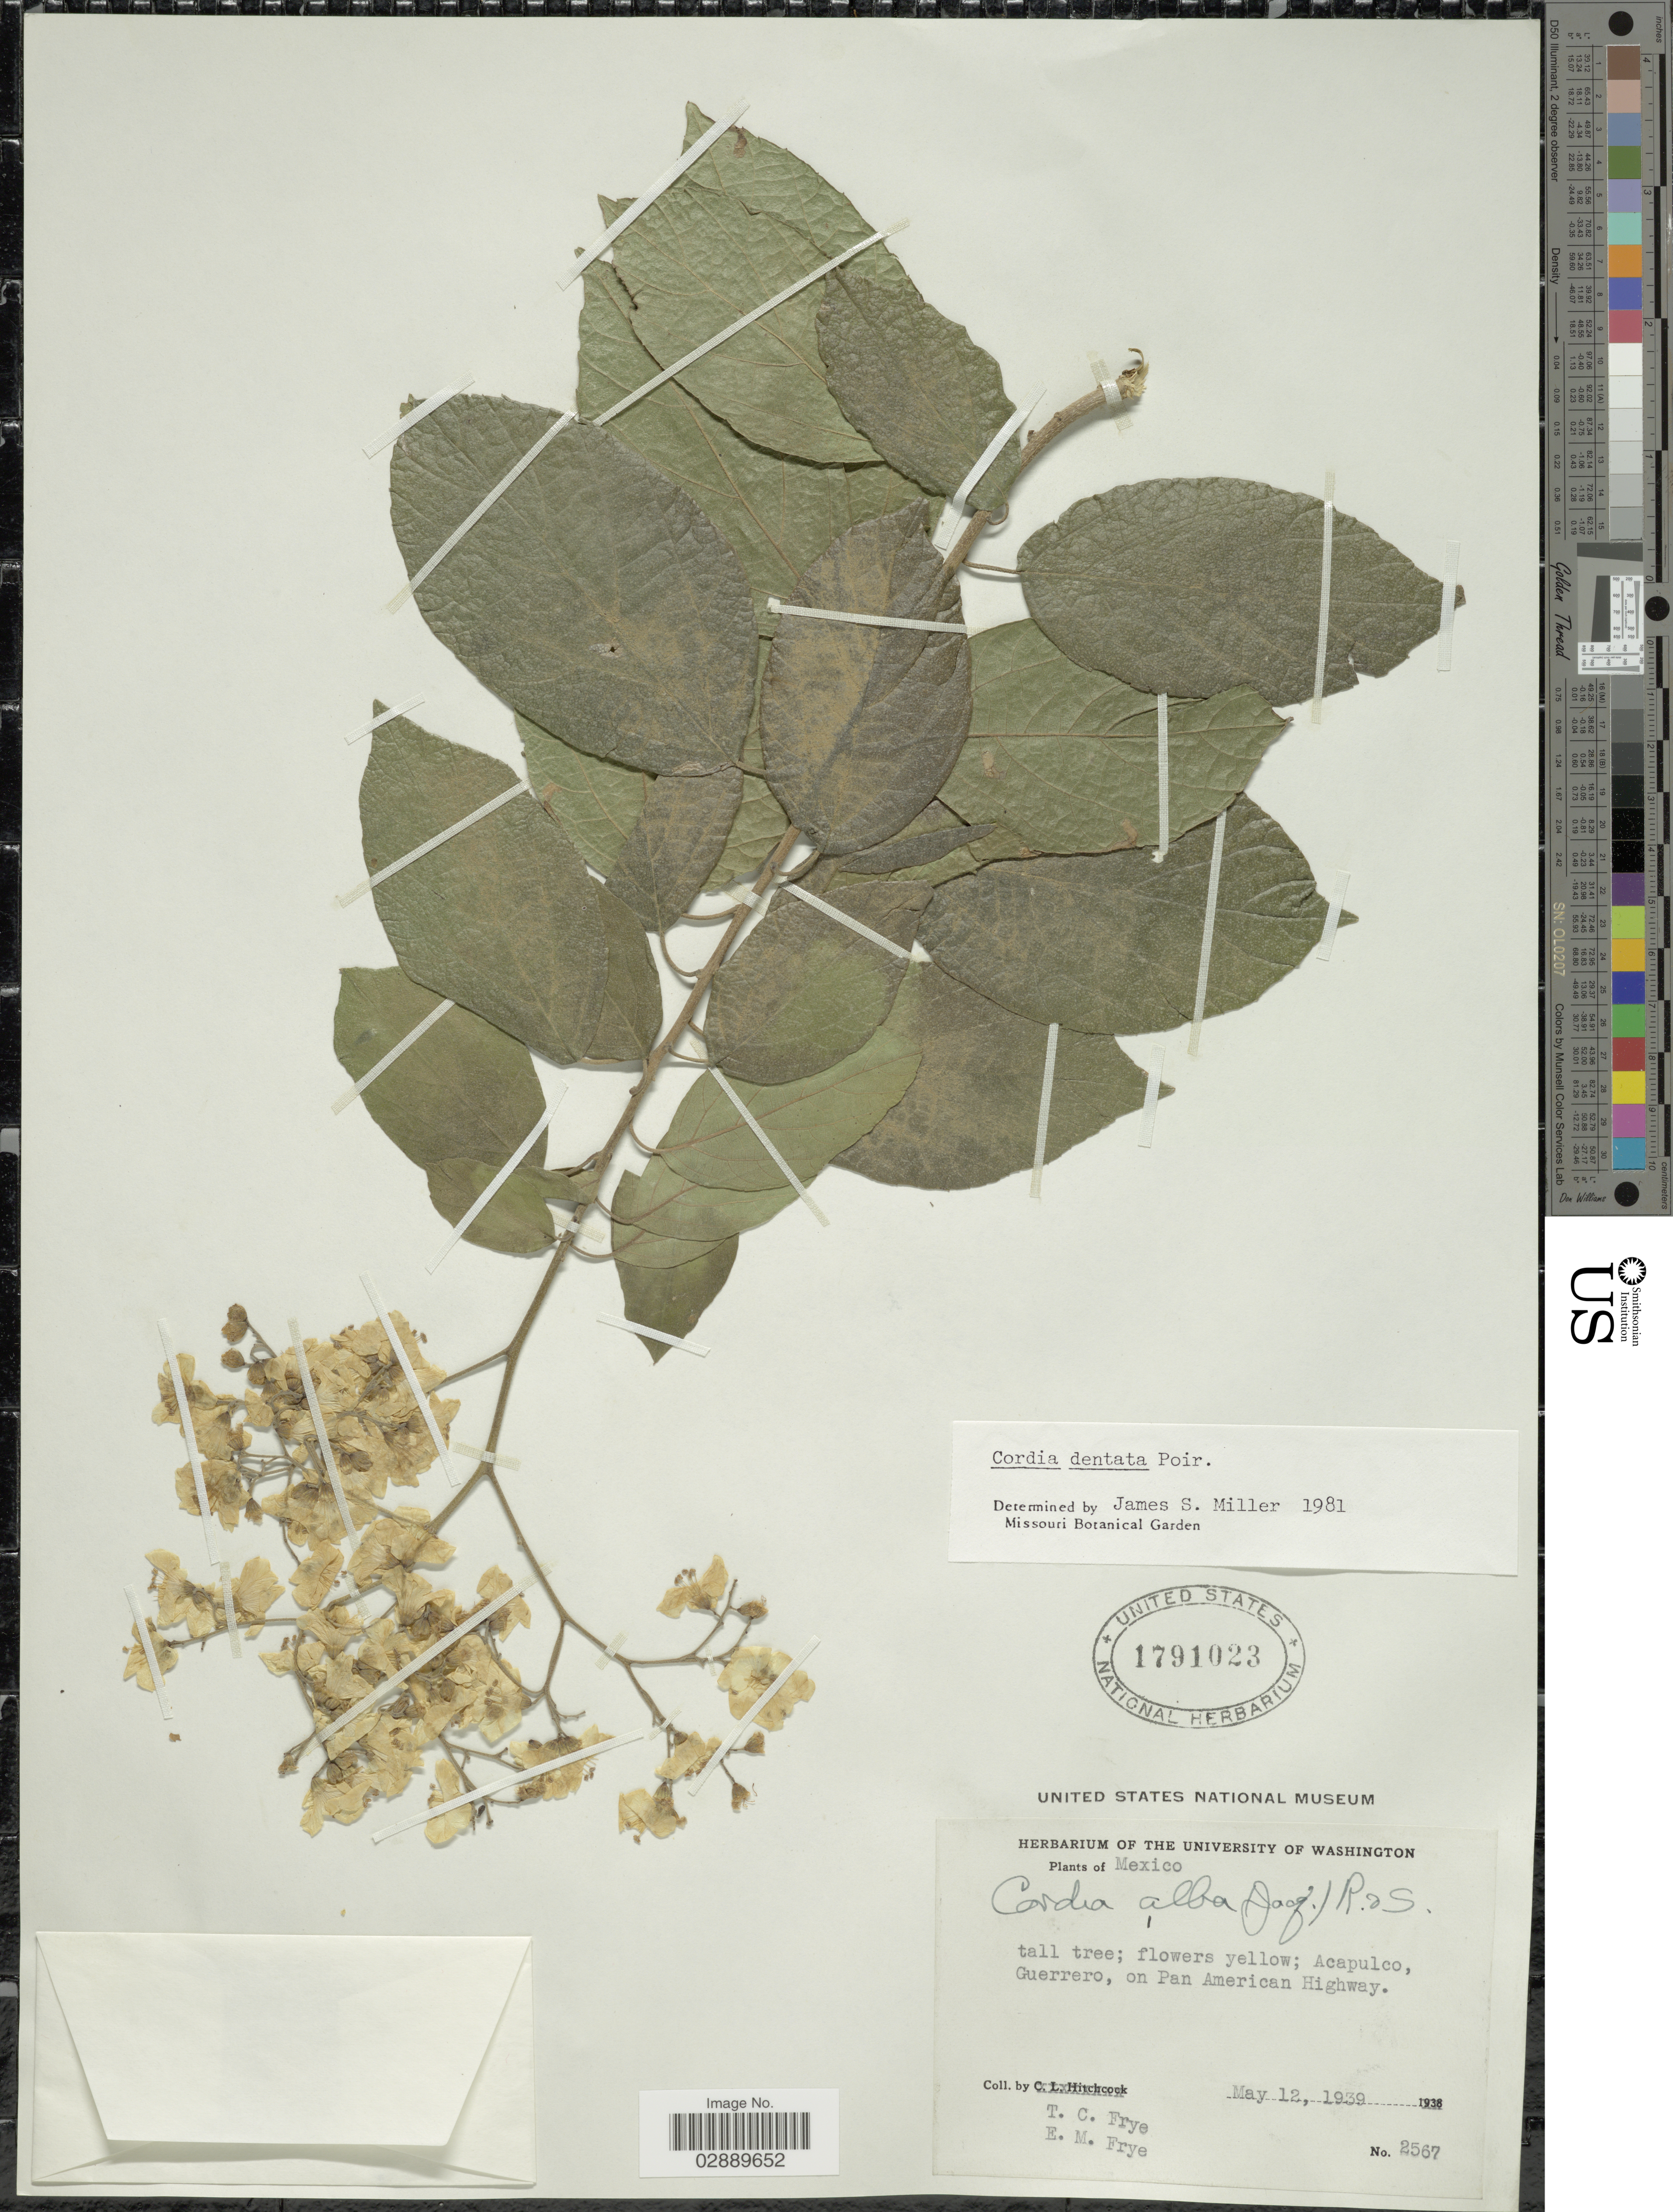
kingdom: Plantae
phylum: Tracheophyta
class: Magnoliopsida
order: Boraginales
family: Cordiaceae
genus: Cordia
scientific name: Cordia dentata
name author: Poir.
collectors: T. C. Frye & E. Frye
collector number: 2567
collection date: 1939-05-12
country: Mexico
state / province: Guerrero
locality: Acapulco, Guerrero, on Pan American Highway.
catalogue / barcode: US 1791023